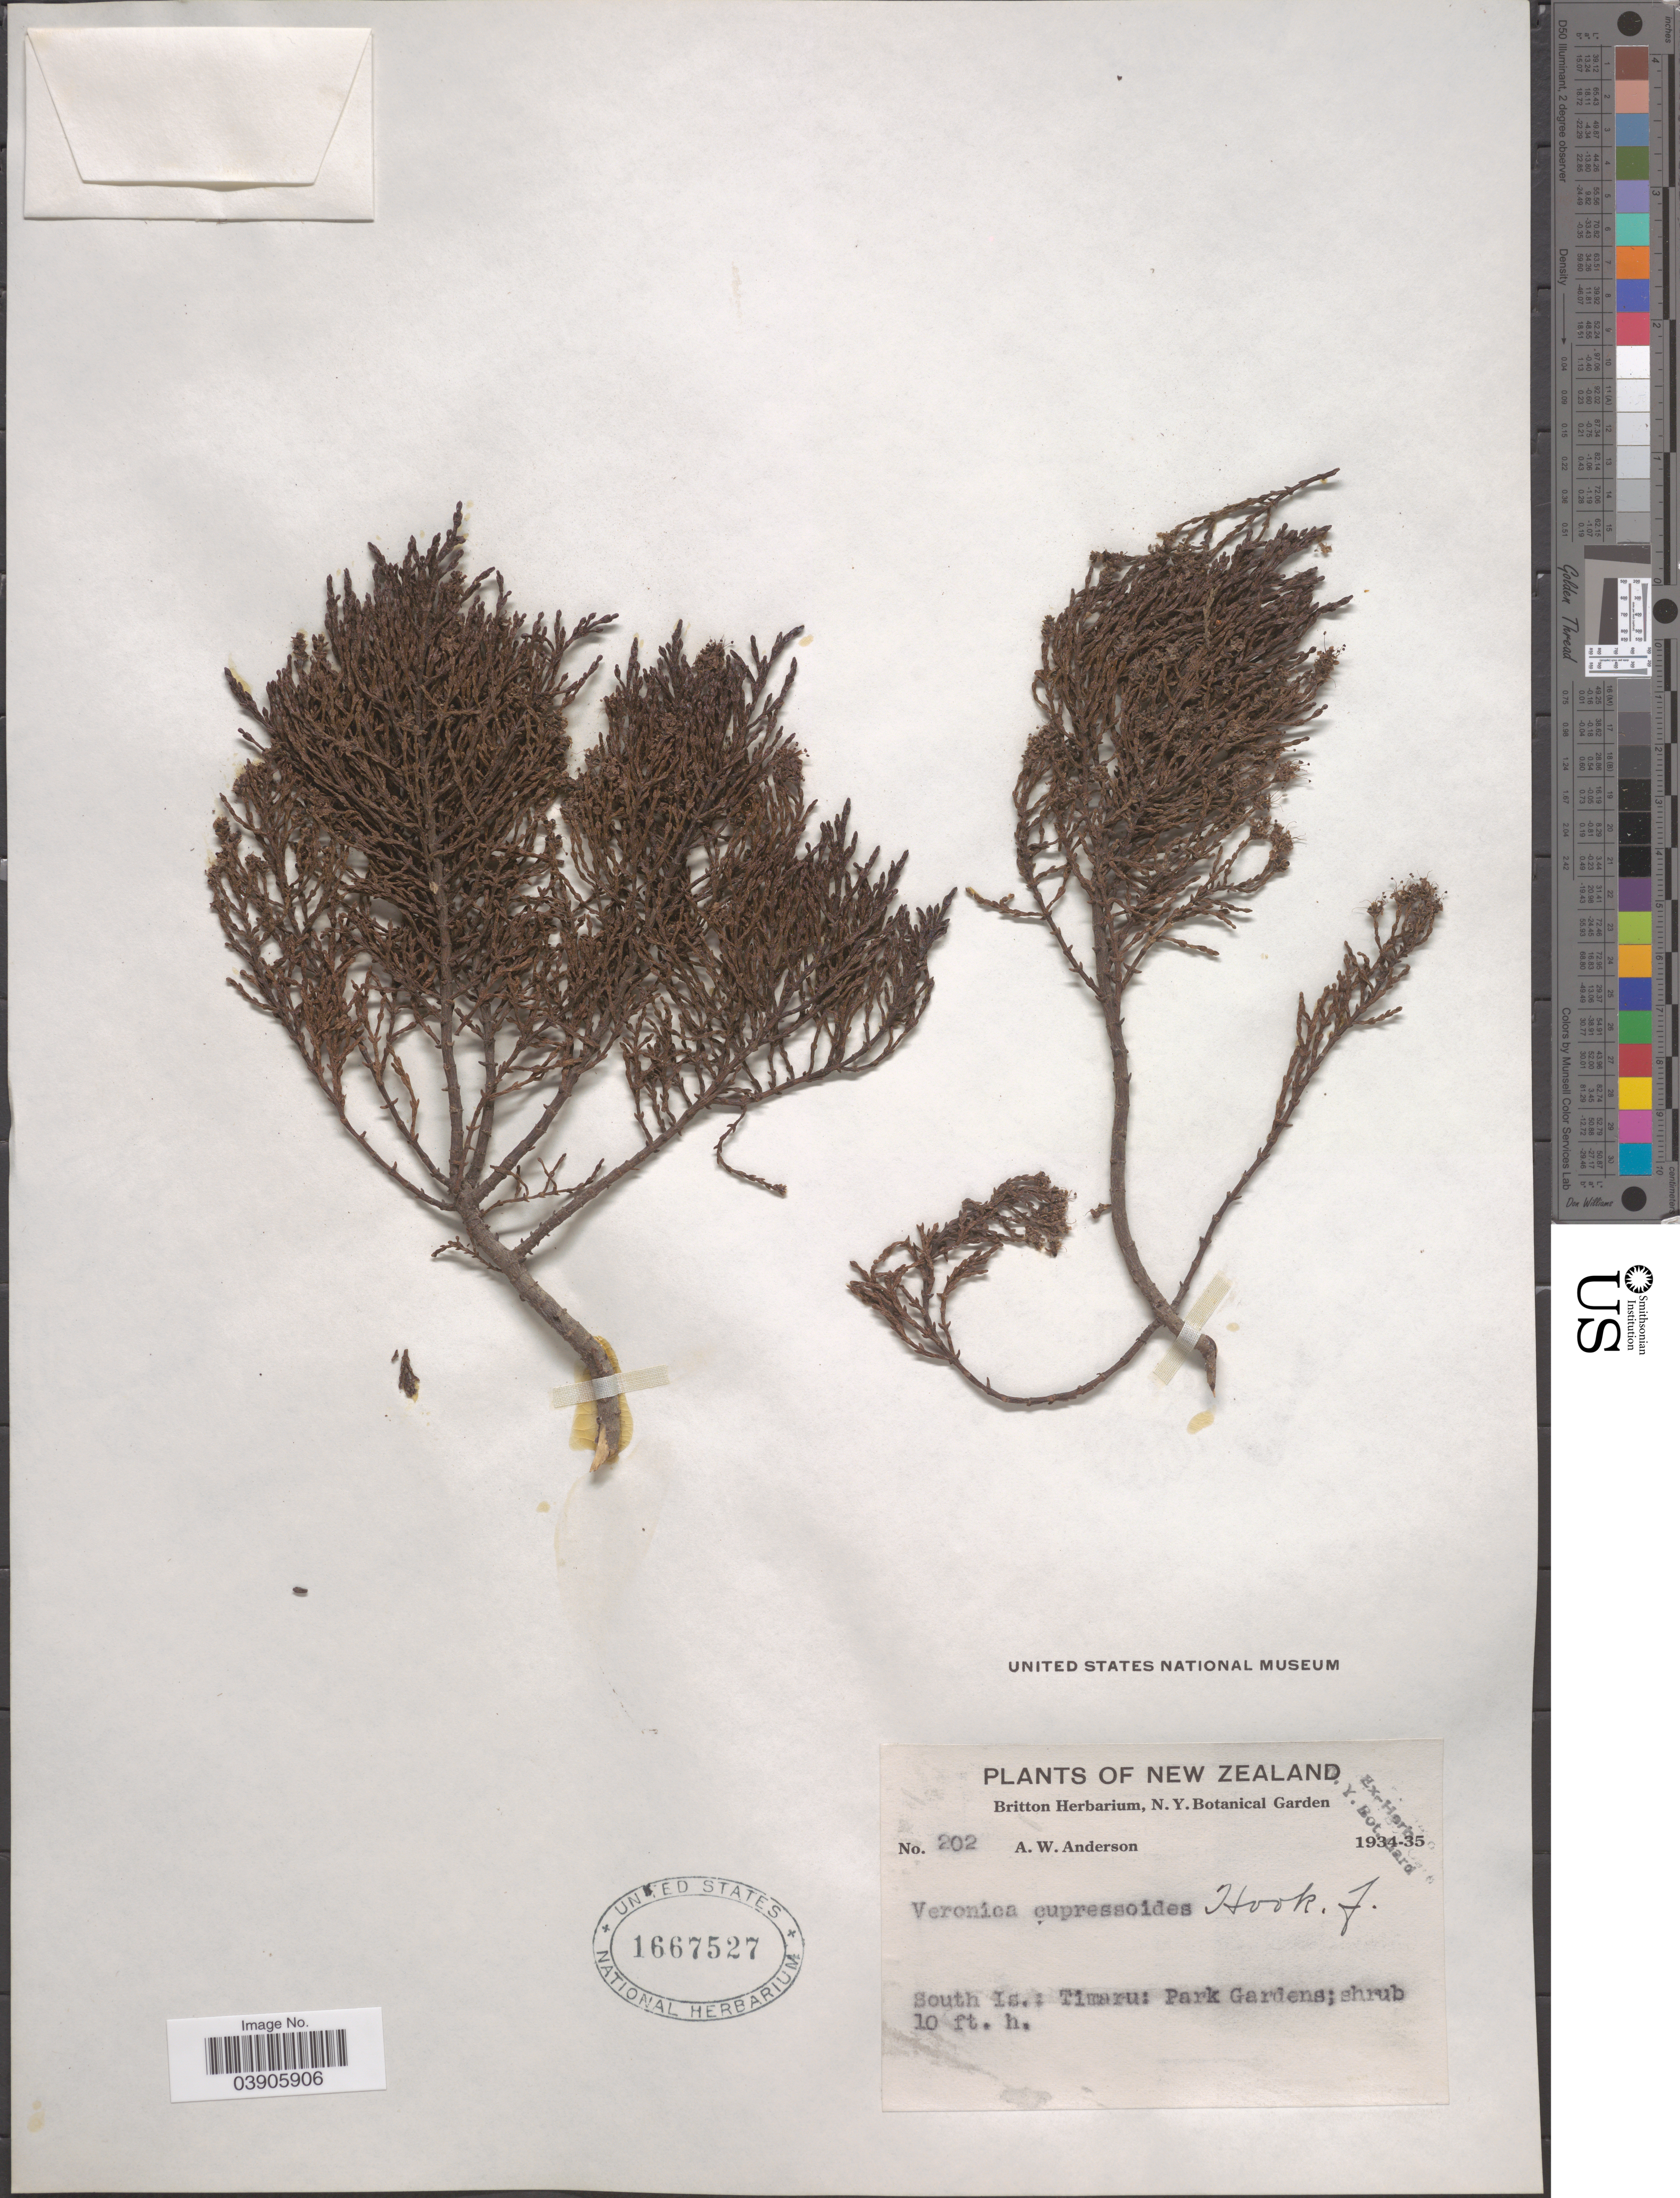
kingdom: Plantae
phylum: Tracheophyta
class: Magnoliopsida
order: Lamiales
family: Plantaginaceae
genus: Hebe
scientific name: Hebe cupressoides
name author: (Hook. f.) Andersen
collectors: A. W. Anderson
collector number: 202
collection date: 1934/1935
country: New Zealand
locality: South Is.: Timaru: Park Gardens.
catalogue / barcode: US 1667527